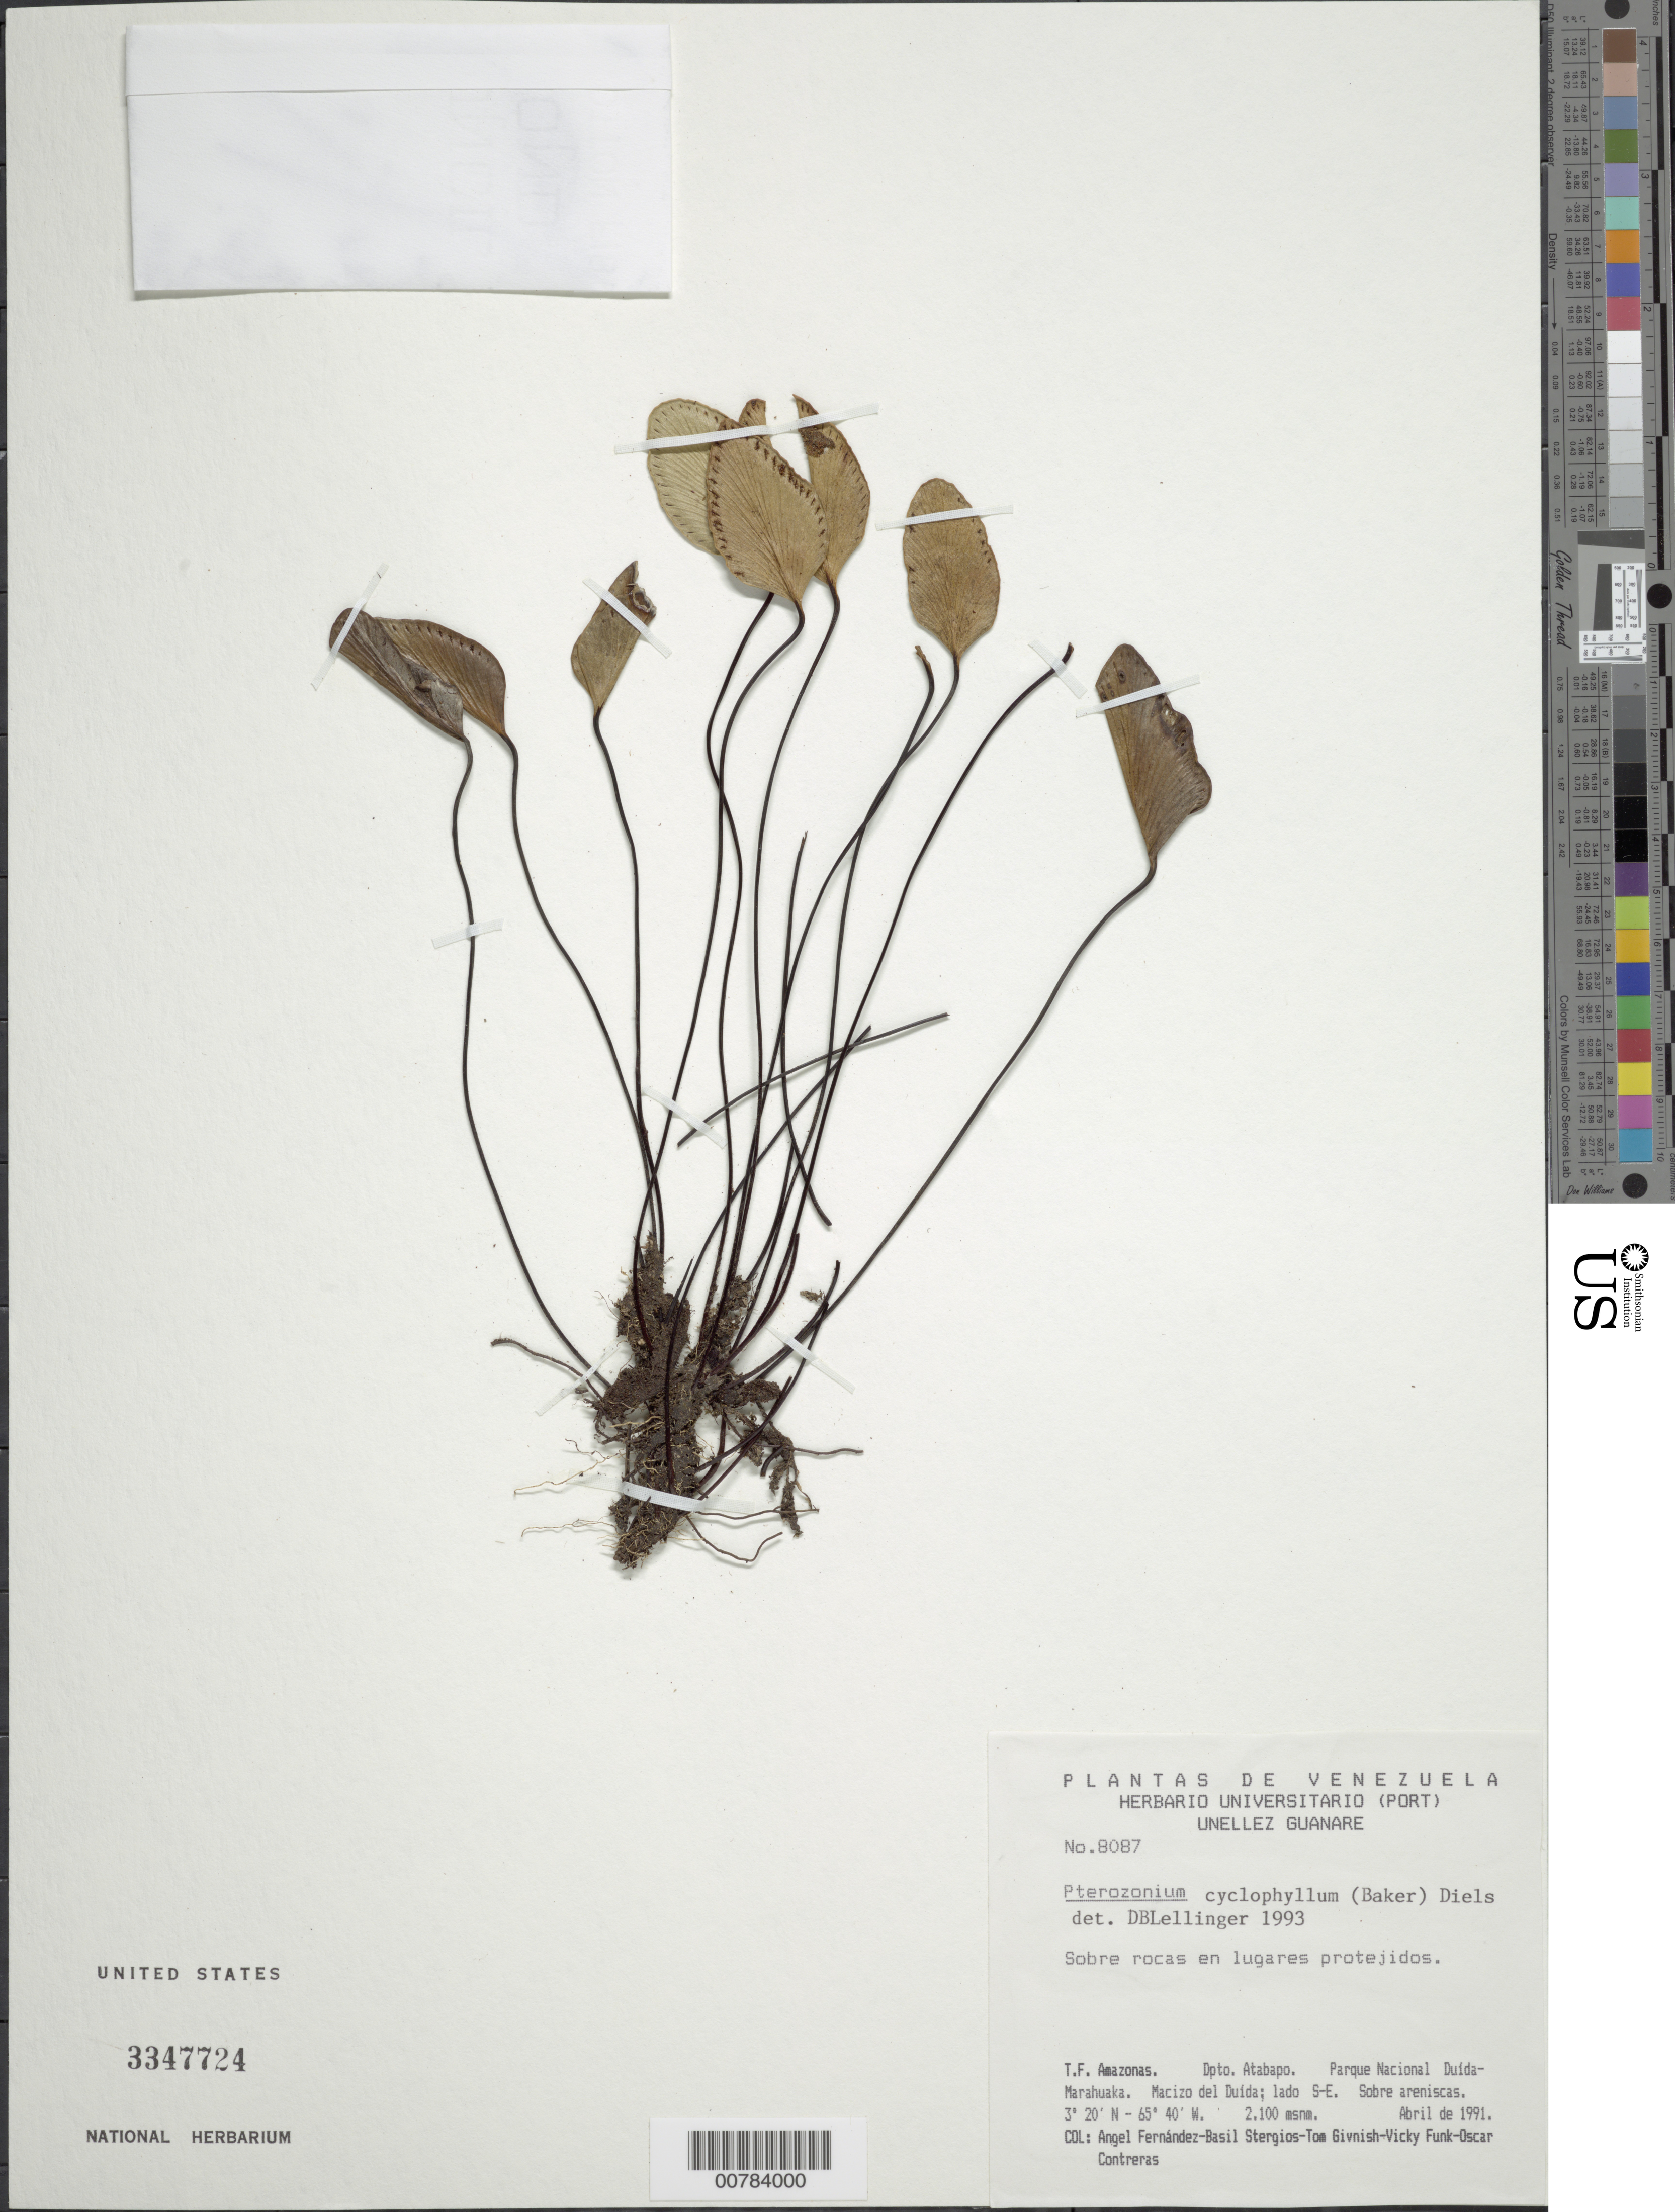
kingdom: Plantae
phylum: Tracheophyta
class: Polypodiopsida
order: Polypodiales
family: Pteridaceae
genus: Pterozonium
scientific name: Pterozonium cyclophyllum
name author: (Baker) Diels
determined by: Lellinger, David B., (BOT), Smithsonian Institution - National Museum of Natural History (UNITED STATES)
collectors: A. Fernández, B. G. Stergios, T. J. Givnish, V. Funk & O. Contreras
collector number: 8087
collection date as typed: Apr-91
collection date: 1991-04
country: Venezuela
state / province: Amazonas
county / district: Atabapo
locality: Parque Nacional Duída-Marahuaka, Macizo del Duída, lado SE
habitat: Sobre arseniscas, sobre rocas en lugares protejidos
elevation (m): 2100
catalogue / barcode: US 3347724